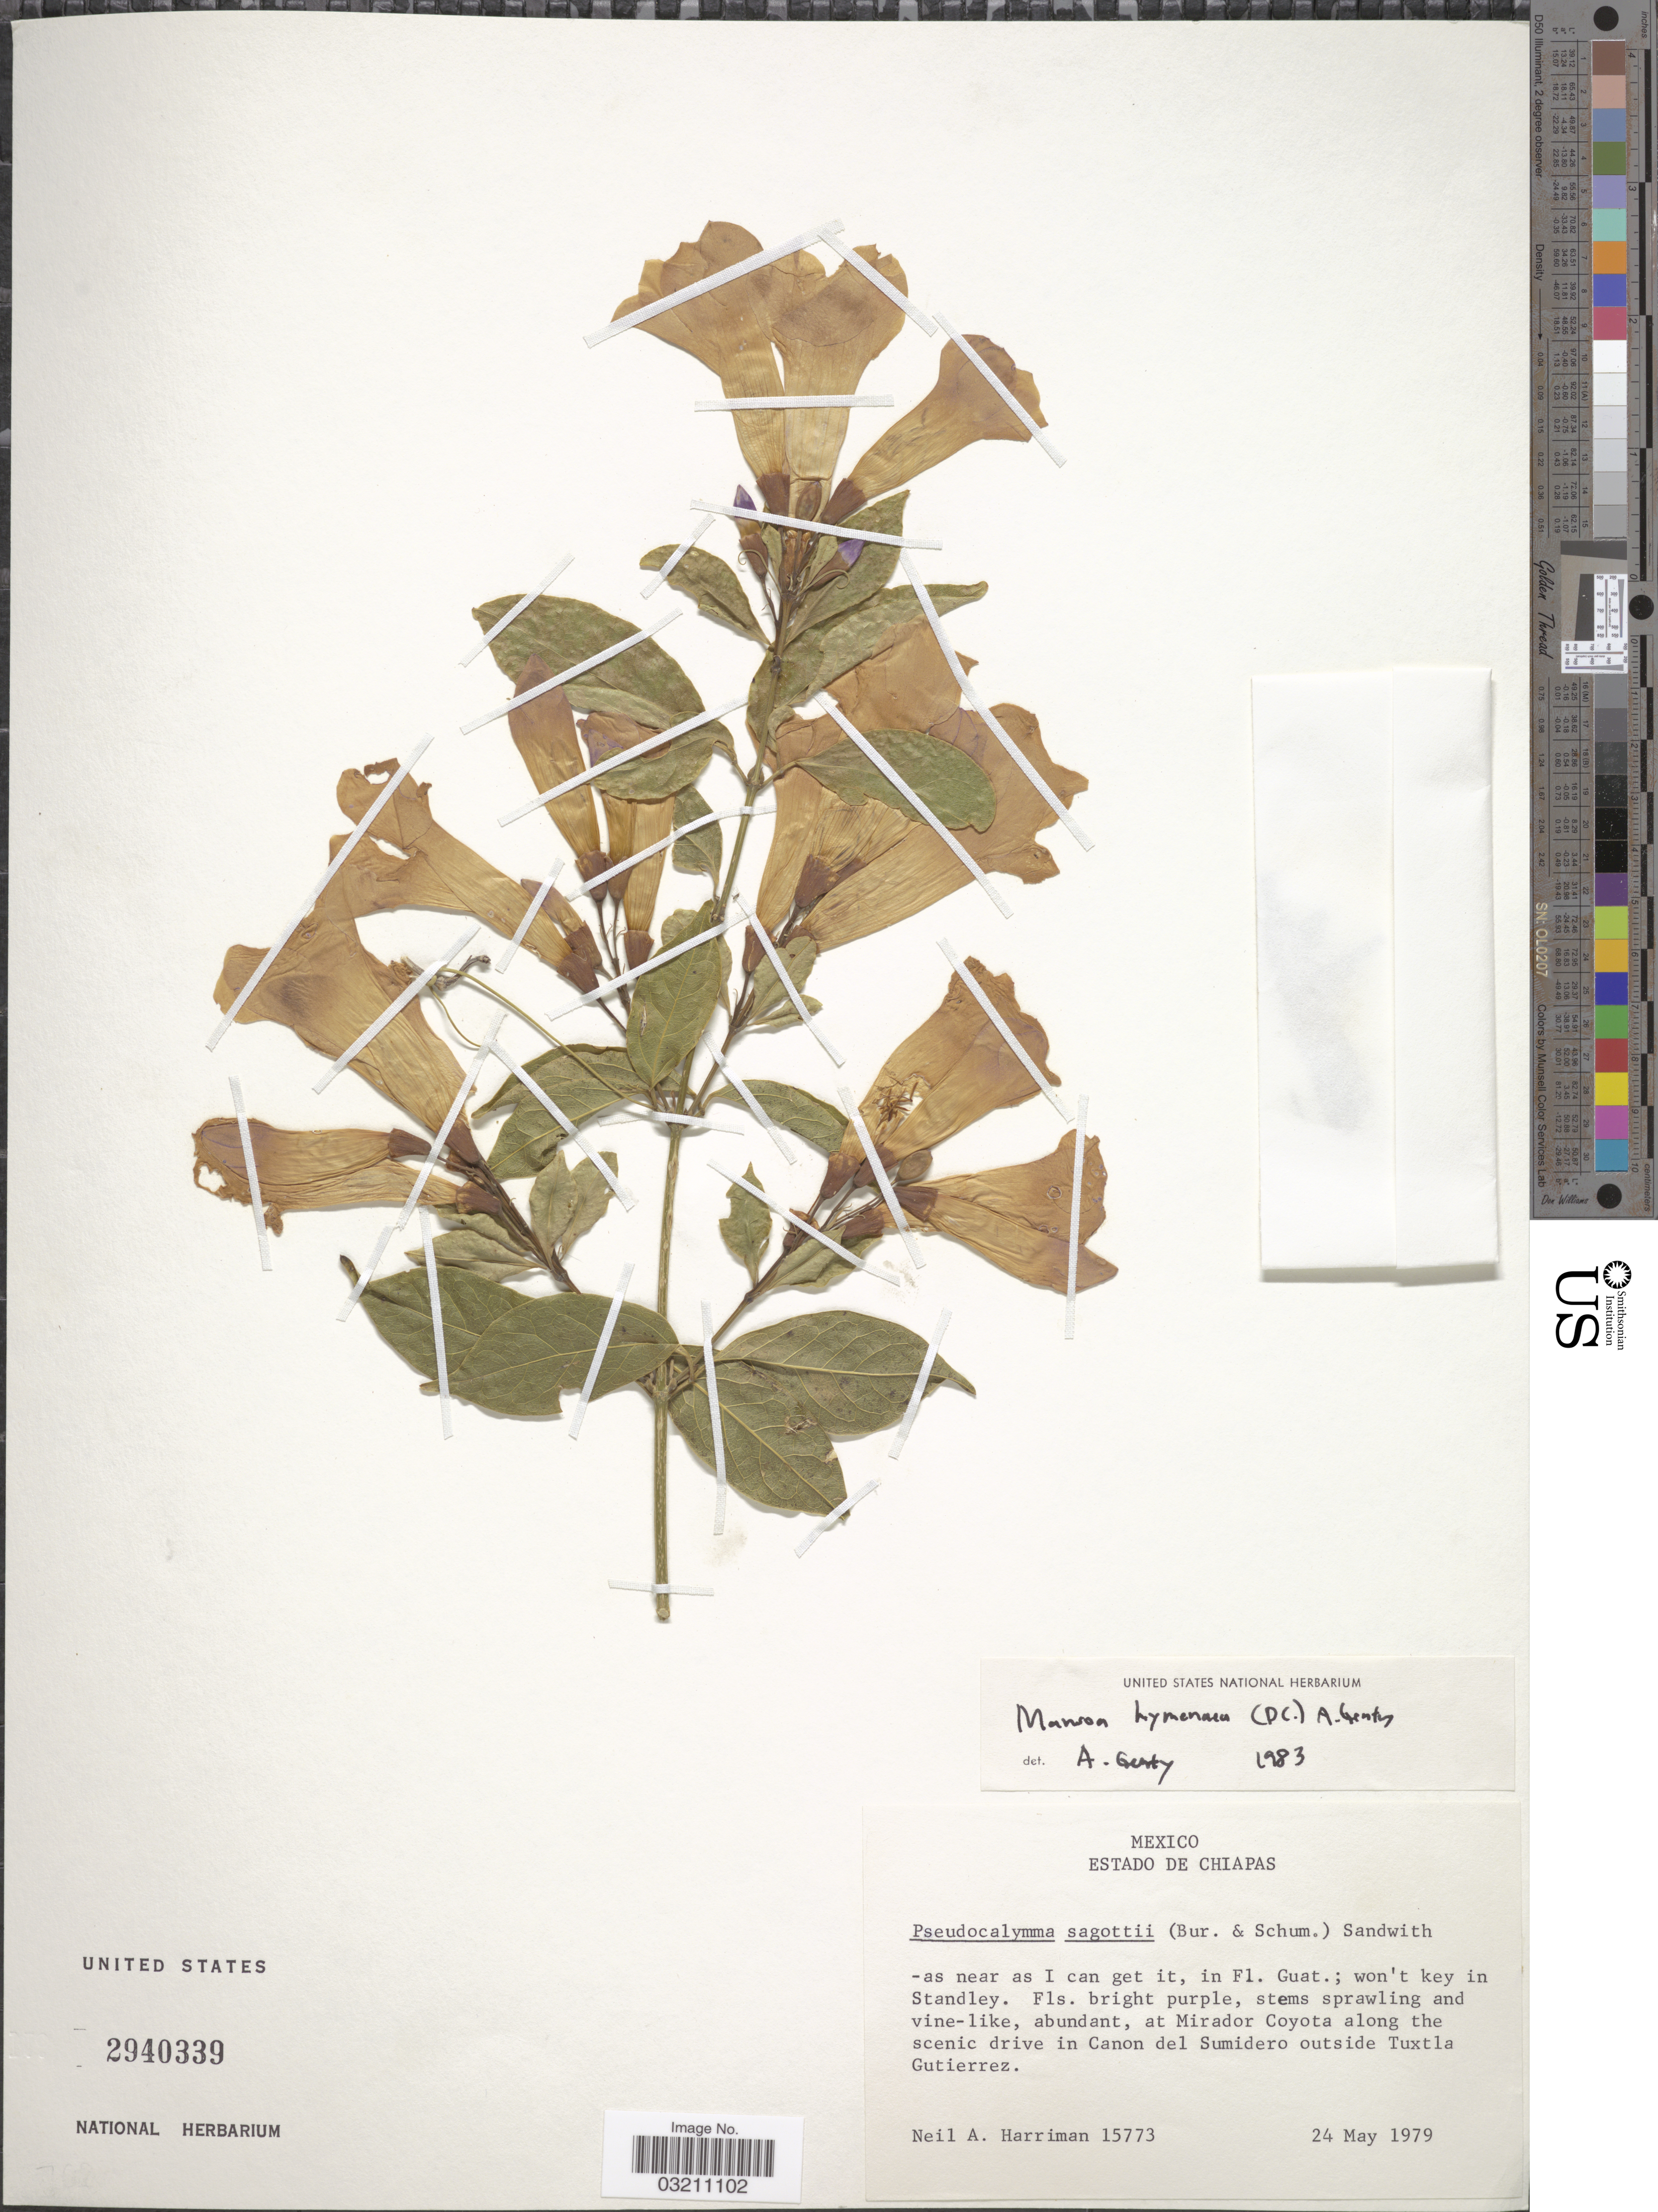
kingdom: Plantae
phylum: Tracheophyta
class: Magnoliopsida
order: Lamiales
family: Bignoniaceae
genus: Mansoa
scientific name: Mansoa hymenaea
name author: (DC.) A.H. Gentry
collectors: N. A. Harriman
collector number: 15773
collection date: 1979-05-24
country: Mexico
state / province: Chiapas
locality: At Mirador Coyota along the scenic drive in Canon del Sumidero outside Tuxtla Gutierrez.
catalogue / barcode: US 2940339